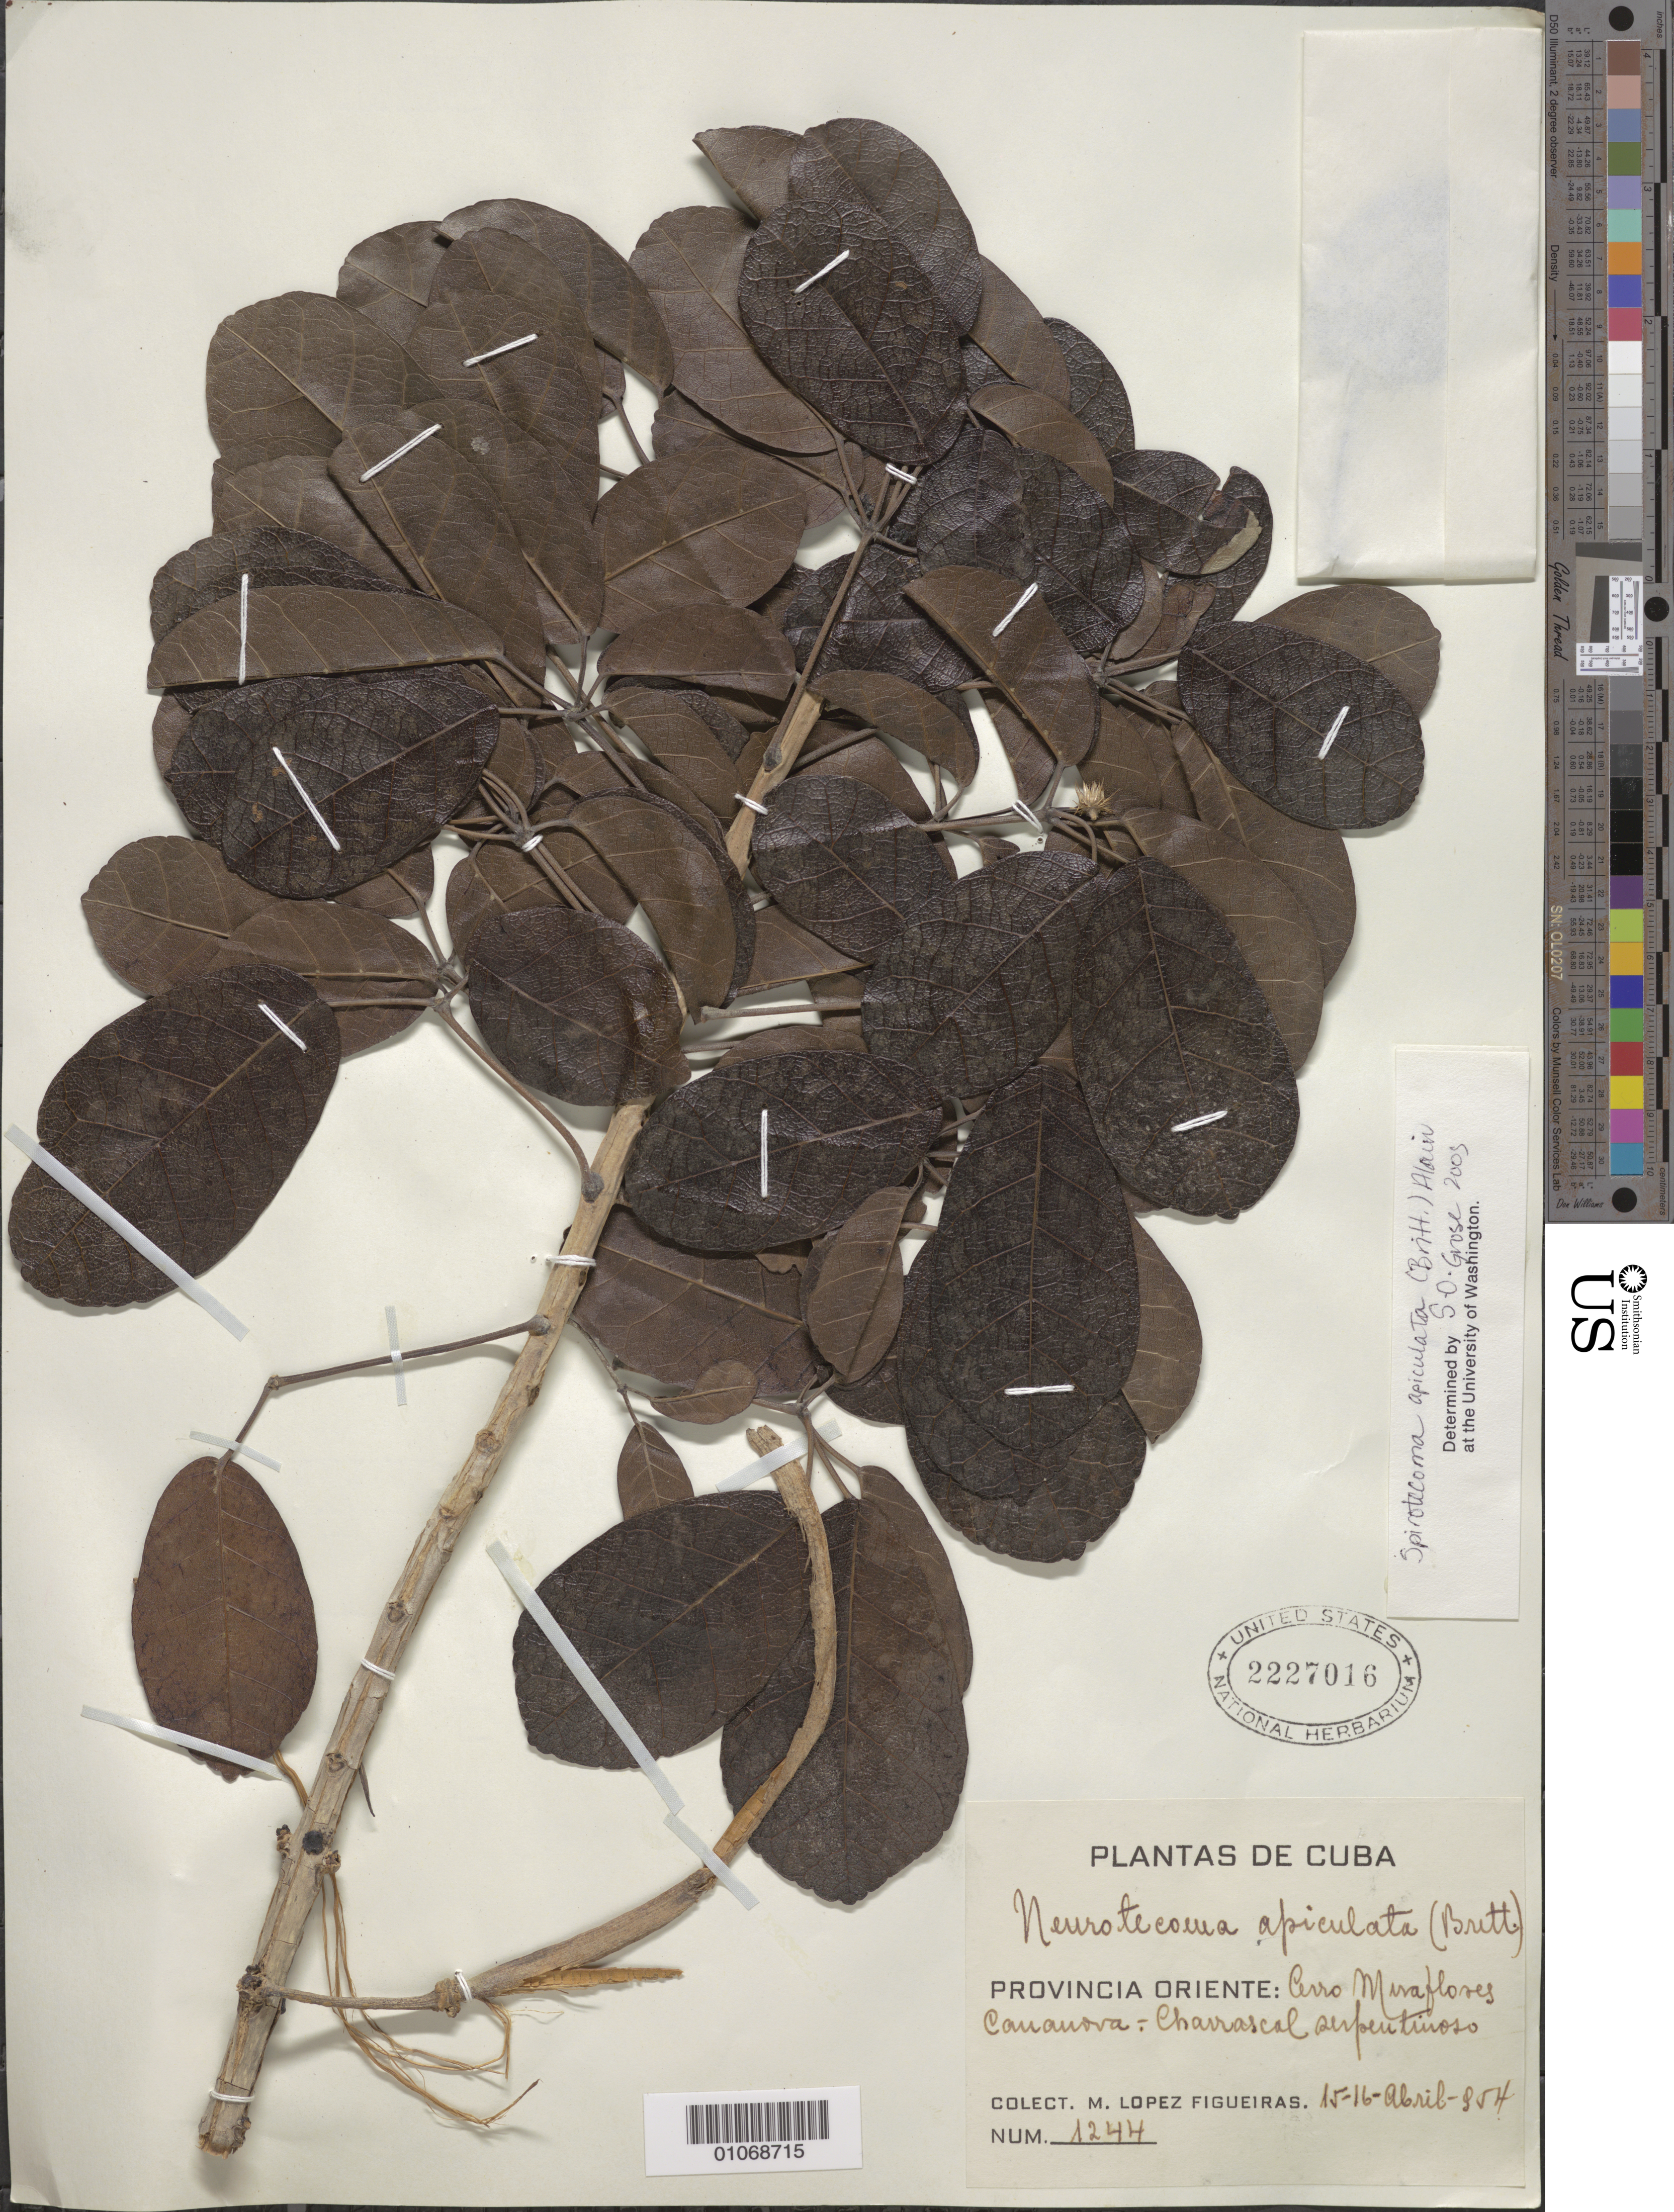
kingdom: Plantae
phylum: Tracheophyta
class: Magnoliopsida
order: Lamiales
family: Bignoniaceae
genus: Spirotecoma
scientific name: Spirotecoma apiculata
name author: (Britton) Alain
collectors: M. López Figueiras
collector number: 1244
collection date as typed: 15 Apr 1954 to 16 Apr 1954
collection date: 1954-04-15/1954-04-16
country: Cuba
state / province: Oriente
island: Cuba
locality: Cerro Miraflores Cananova-Charrascal serpentiniuso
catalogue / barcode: US 2227016